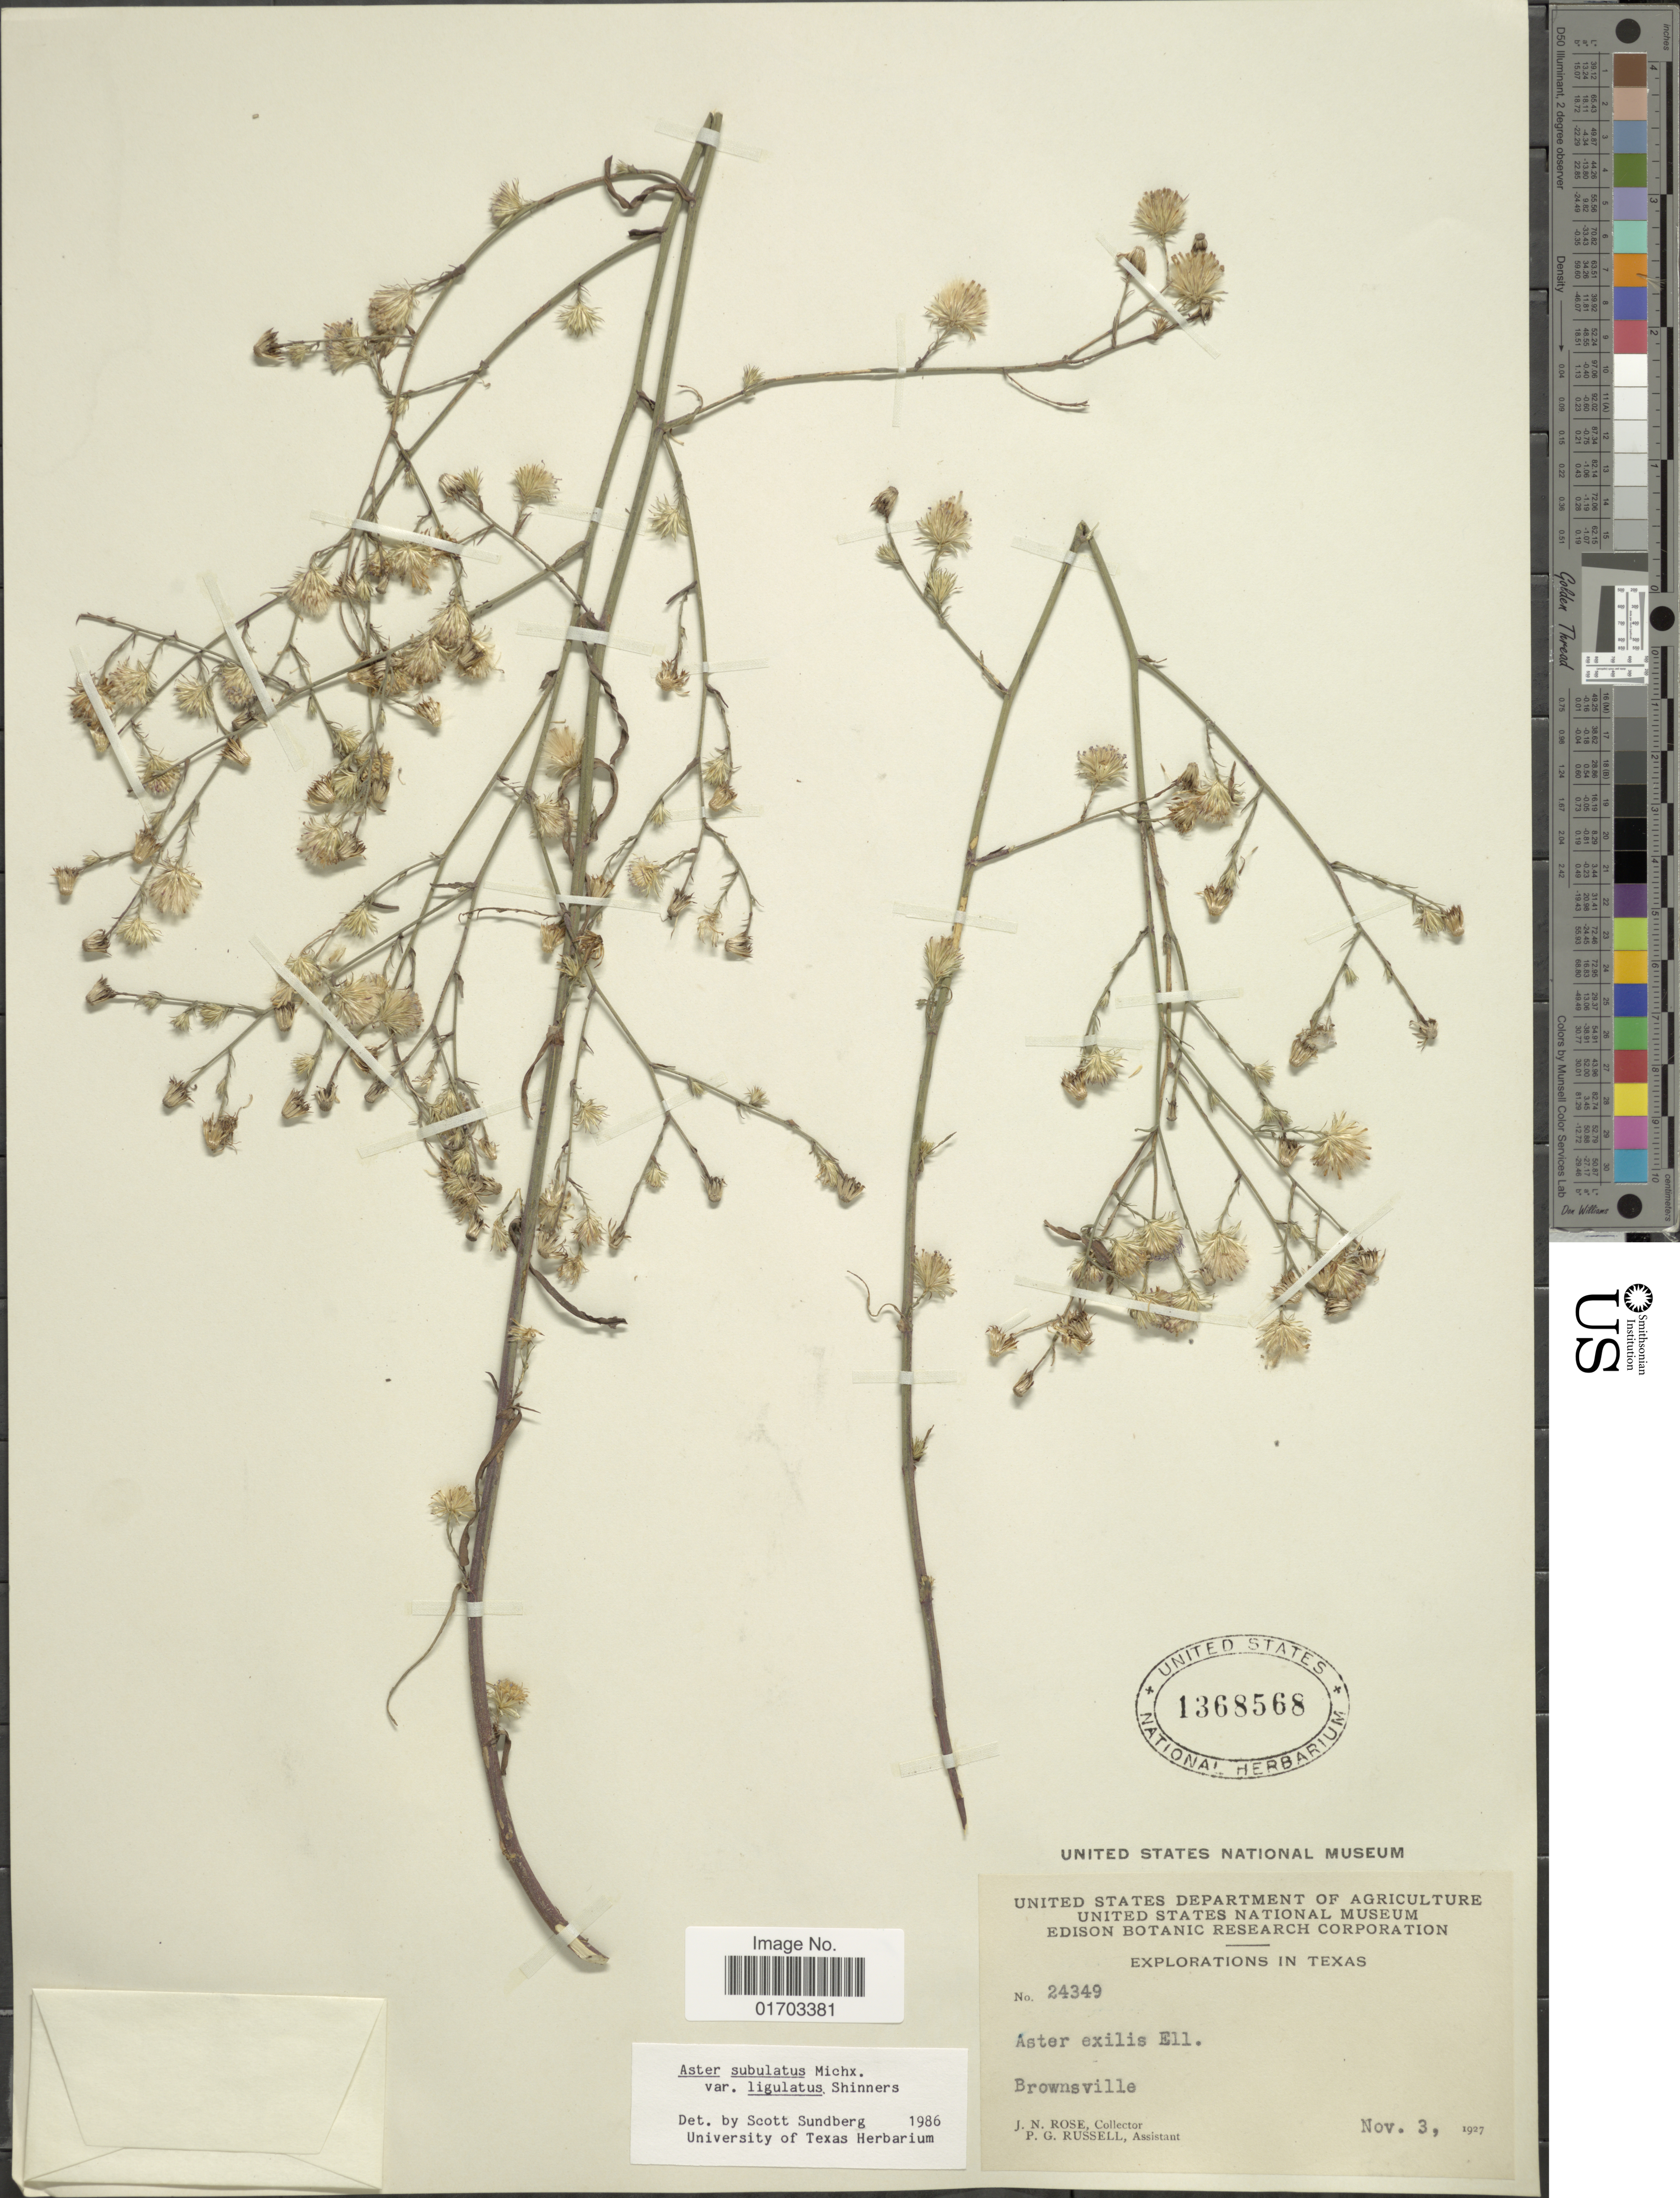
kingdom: Plantae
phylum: Tracheophyta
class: Magnoliopsida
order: Asterales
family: Asteraceae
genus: Symphyotrichum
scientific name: Symphyotrichum subulatum var. ligulatum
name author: (Shinners) S.D. Sundb.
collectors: J. N. Rose & P. G. Russell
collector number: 24349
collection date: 1927-11-03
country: United States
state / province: Texas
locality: Brownsville.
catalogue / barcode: US 1368568